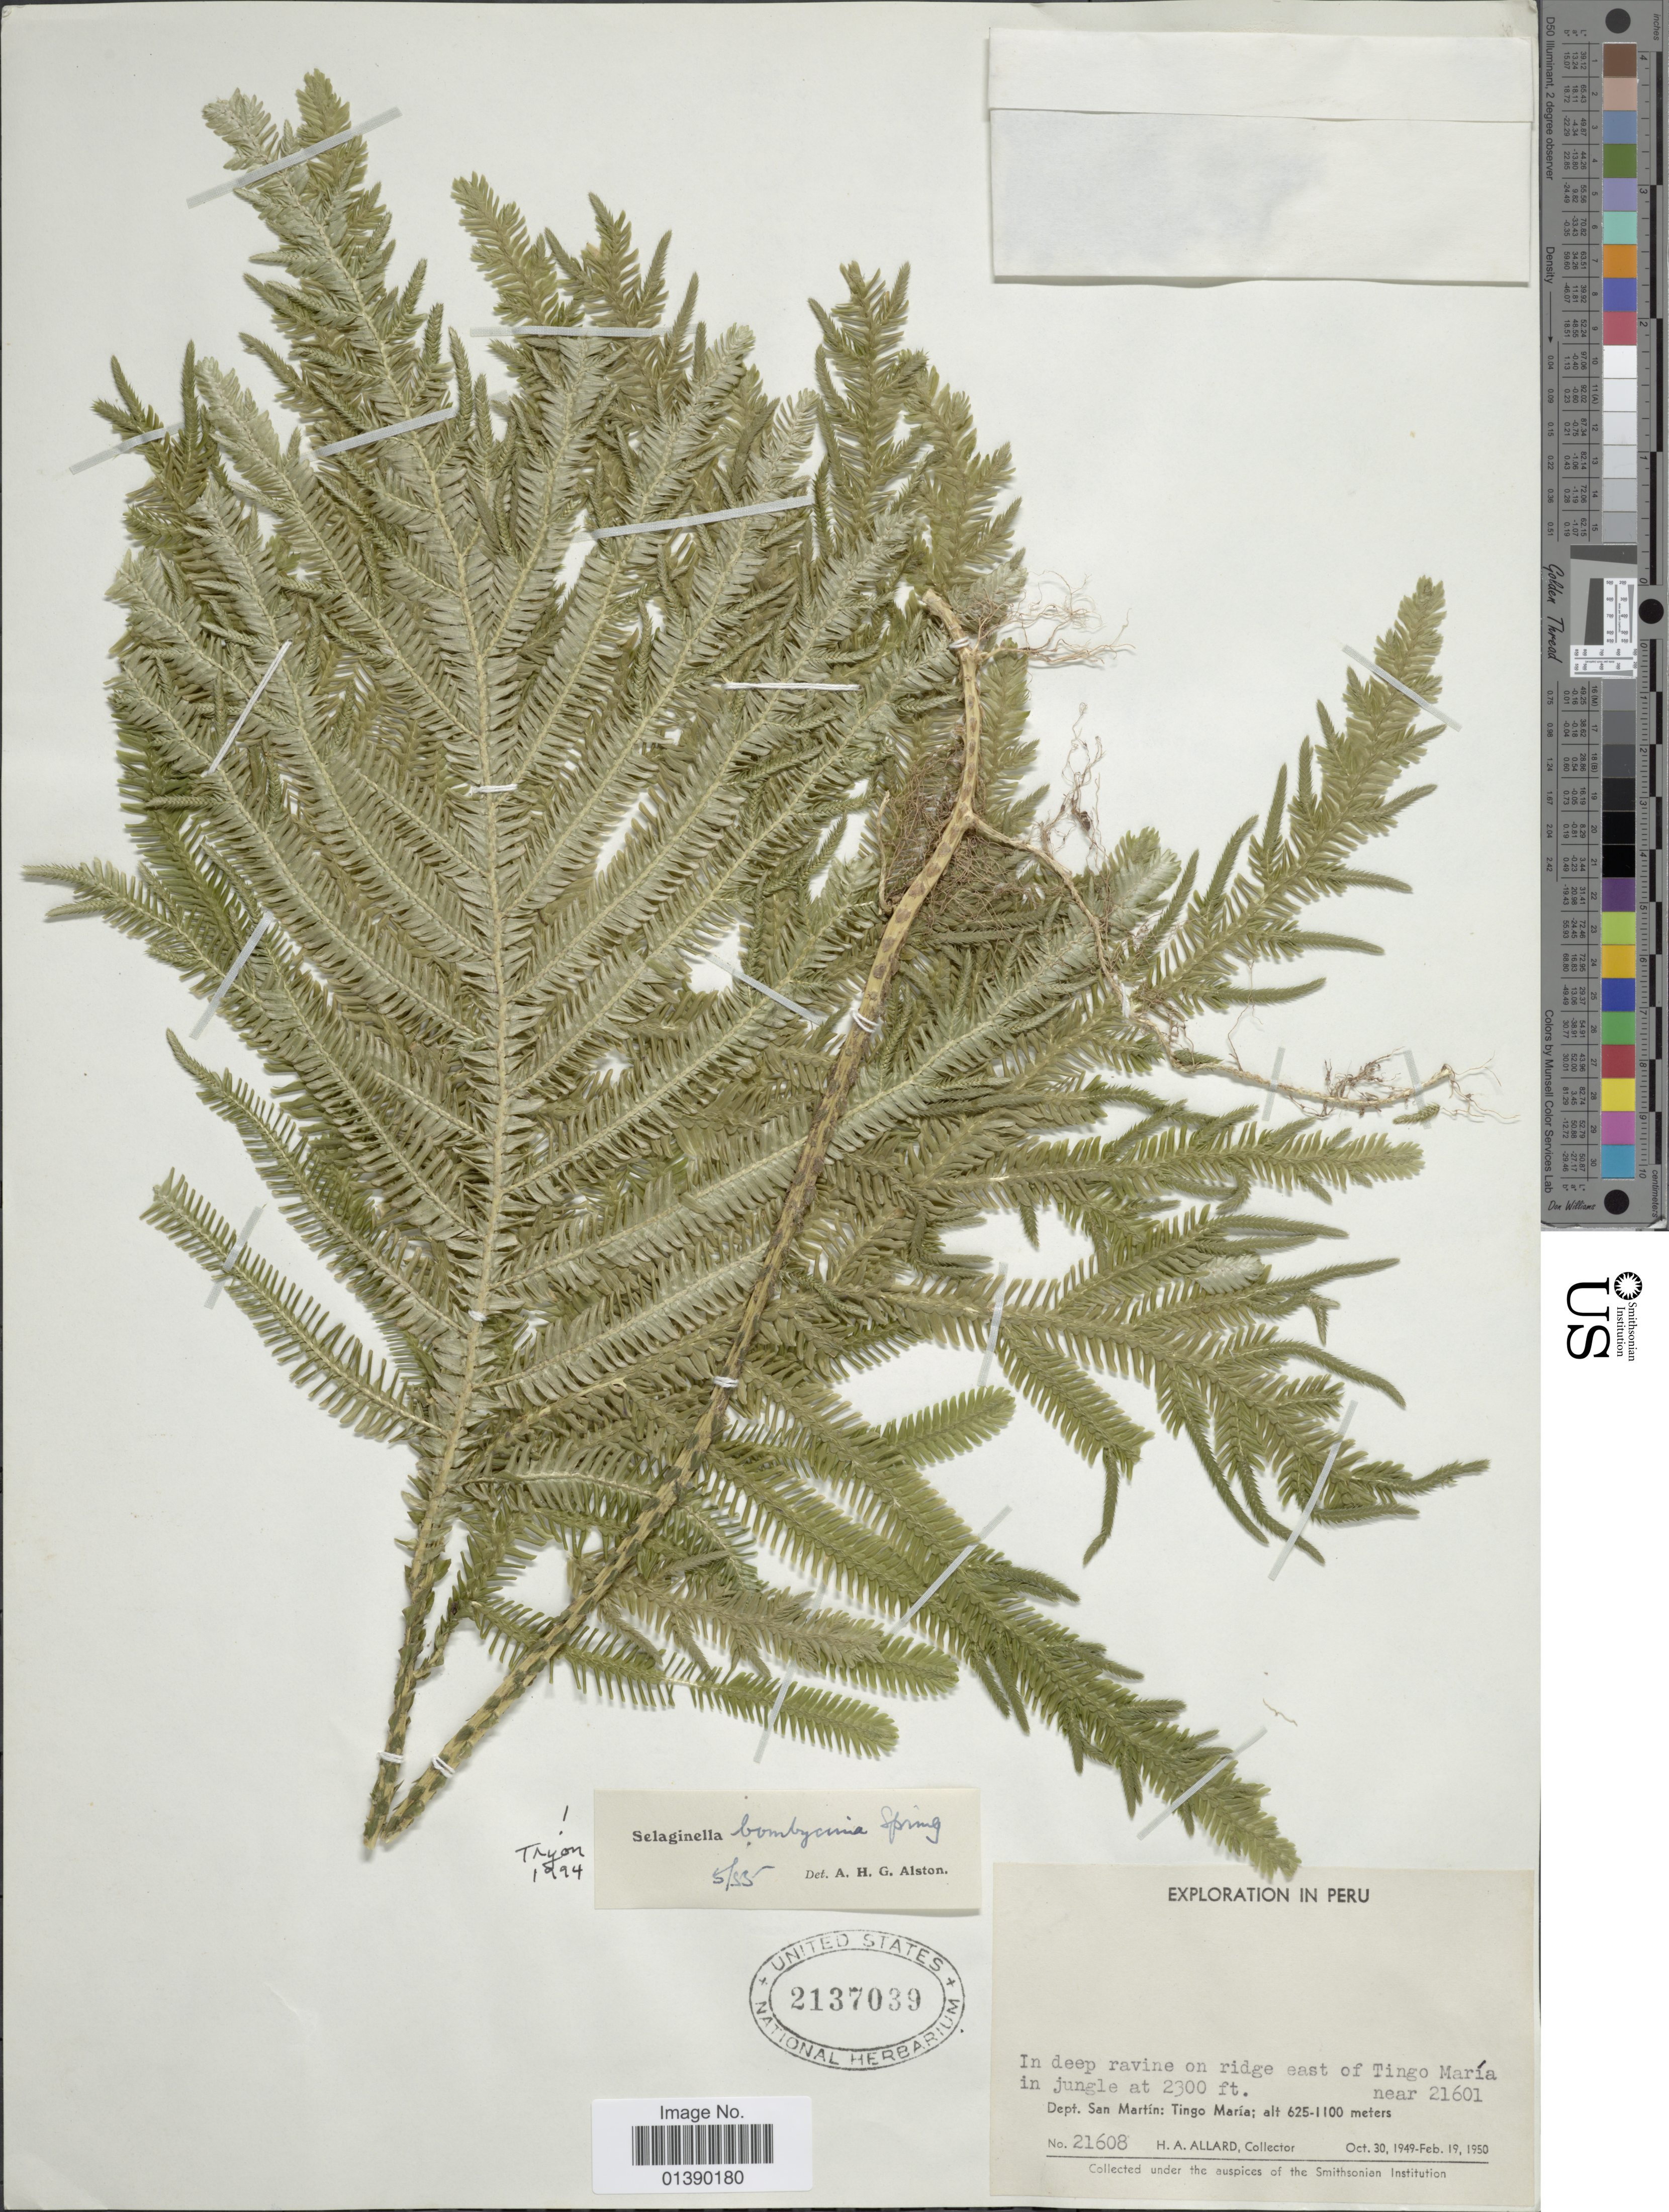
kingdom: Plantae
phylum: Tracheophyta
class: Lycopodiopsida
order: Selaginellales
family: Selaginellaceae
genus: Selaginella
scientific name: Selaginella bombycina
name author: Spring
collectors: H. A. Allard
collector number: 21608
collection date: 1949-10-30/1950-02-19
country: Peru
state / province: San Martín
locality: In deep ravine on ridge east of Tingo María in jungle at 2300 ft near 21601, Tingo María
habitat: in deep ravine on ridge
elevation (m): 625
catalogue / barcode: US 2137039